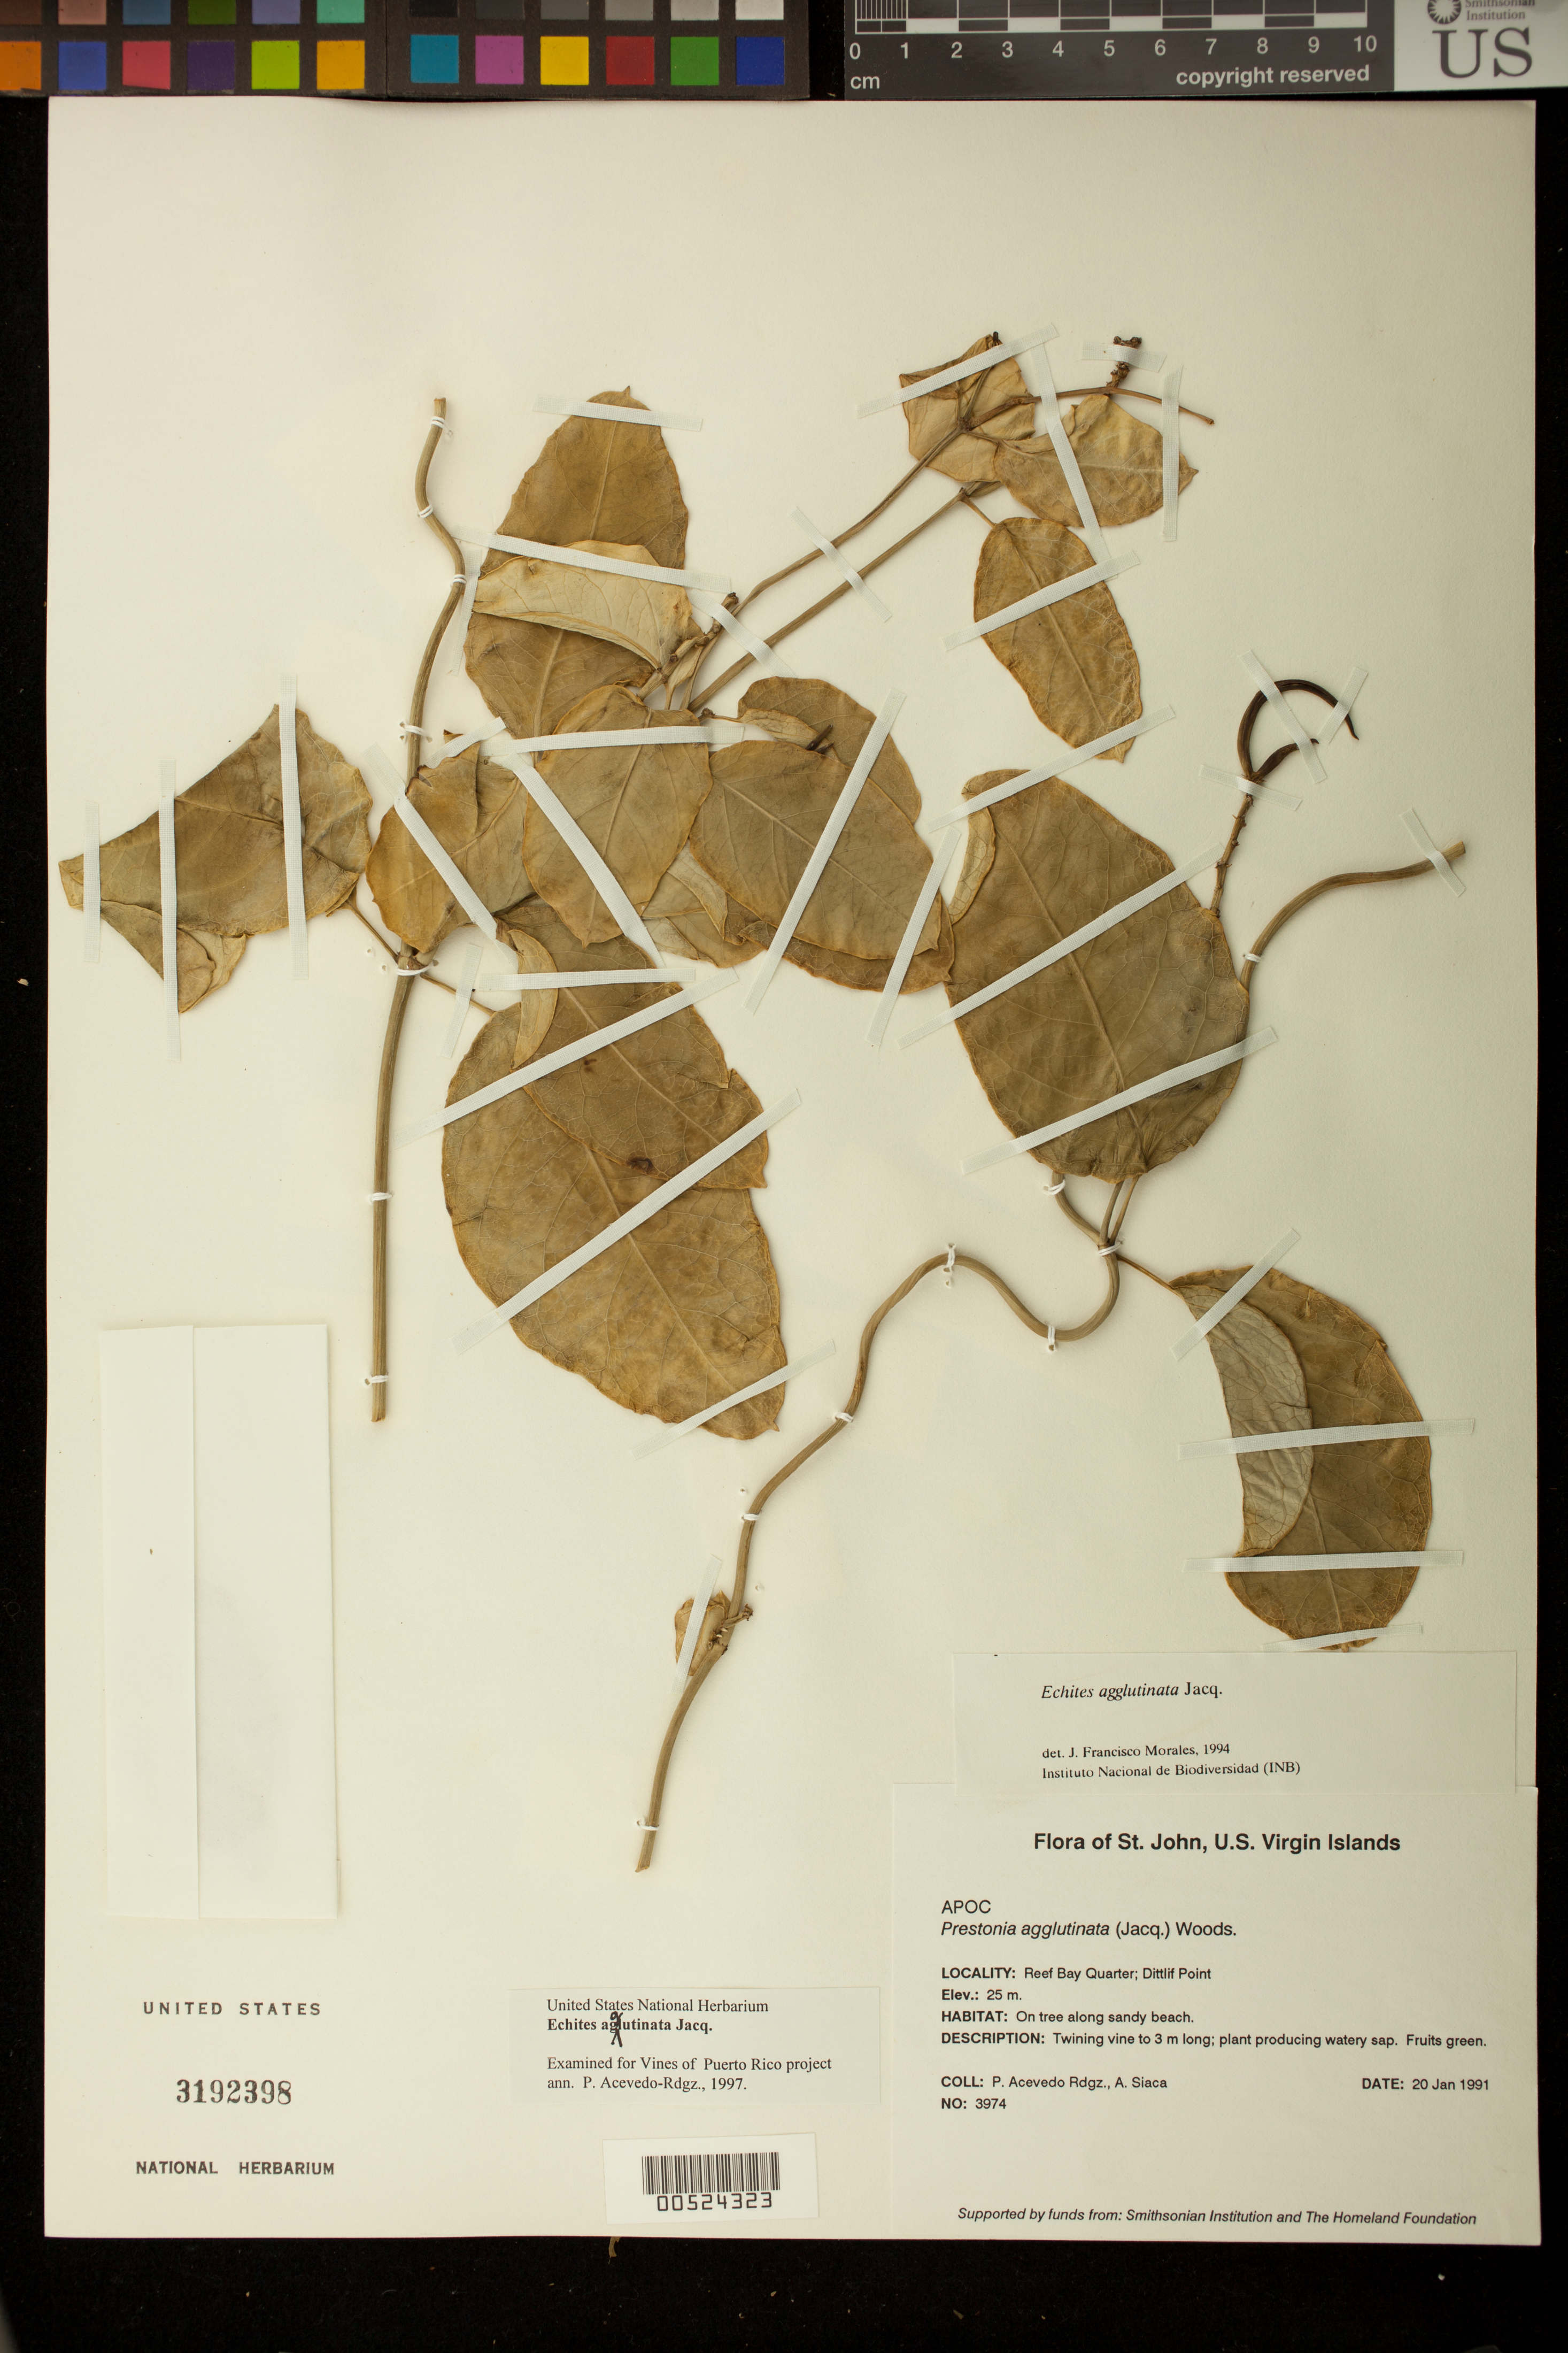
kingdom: Plantae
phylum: Tracheophyta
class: Magnoliopsida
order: Gentianales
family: Apocynaceae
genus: Echites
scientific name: Echites agglutinatus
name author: Jacq.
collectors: P. Acevedo-Rodr. & A. Siaca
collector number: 3974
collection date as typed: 20 Jan 1991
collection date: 1991-01-20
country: U.S. Virgin Islands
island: St. John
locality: Reef Bay Quarter; Dittlif Point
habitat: On tree along sandy beach.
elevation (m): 25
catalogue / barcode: US 3192398